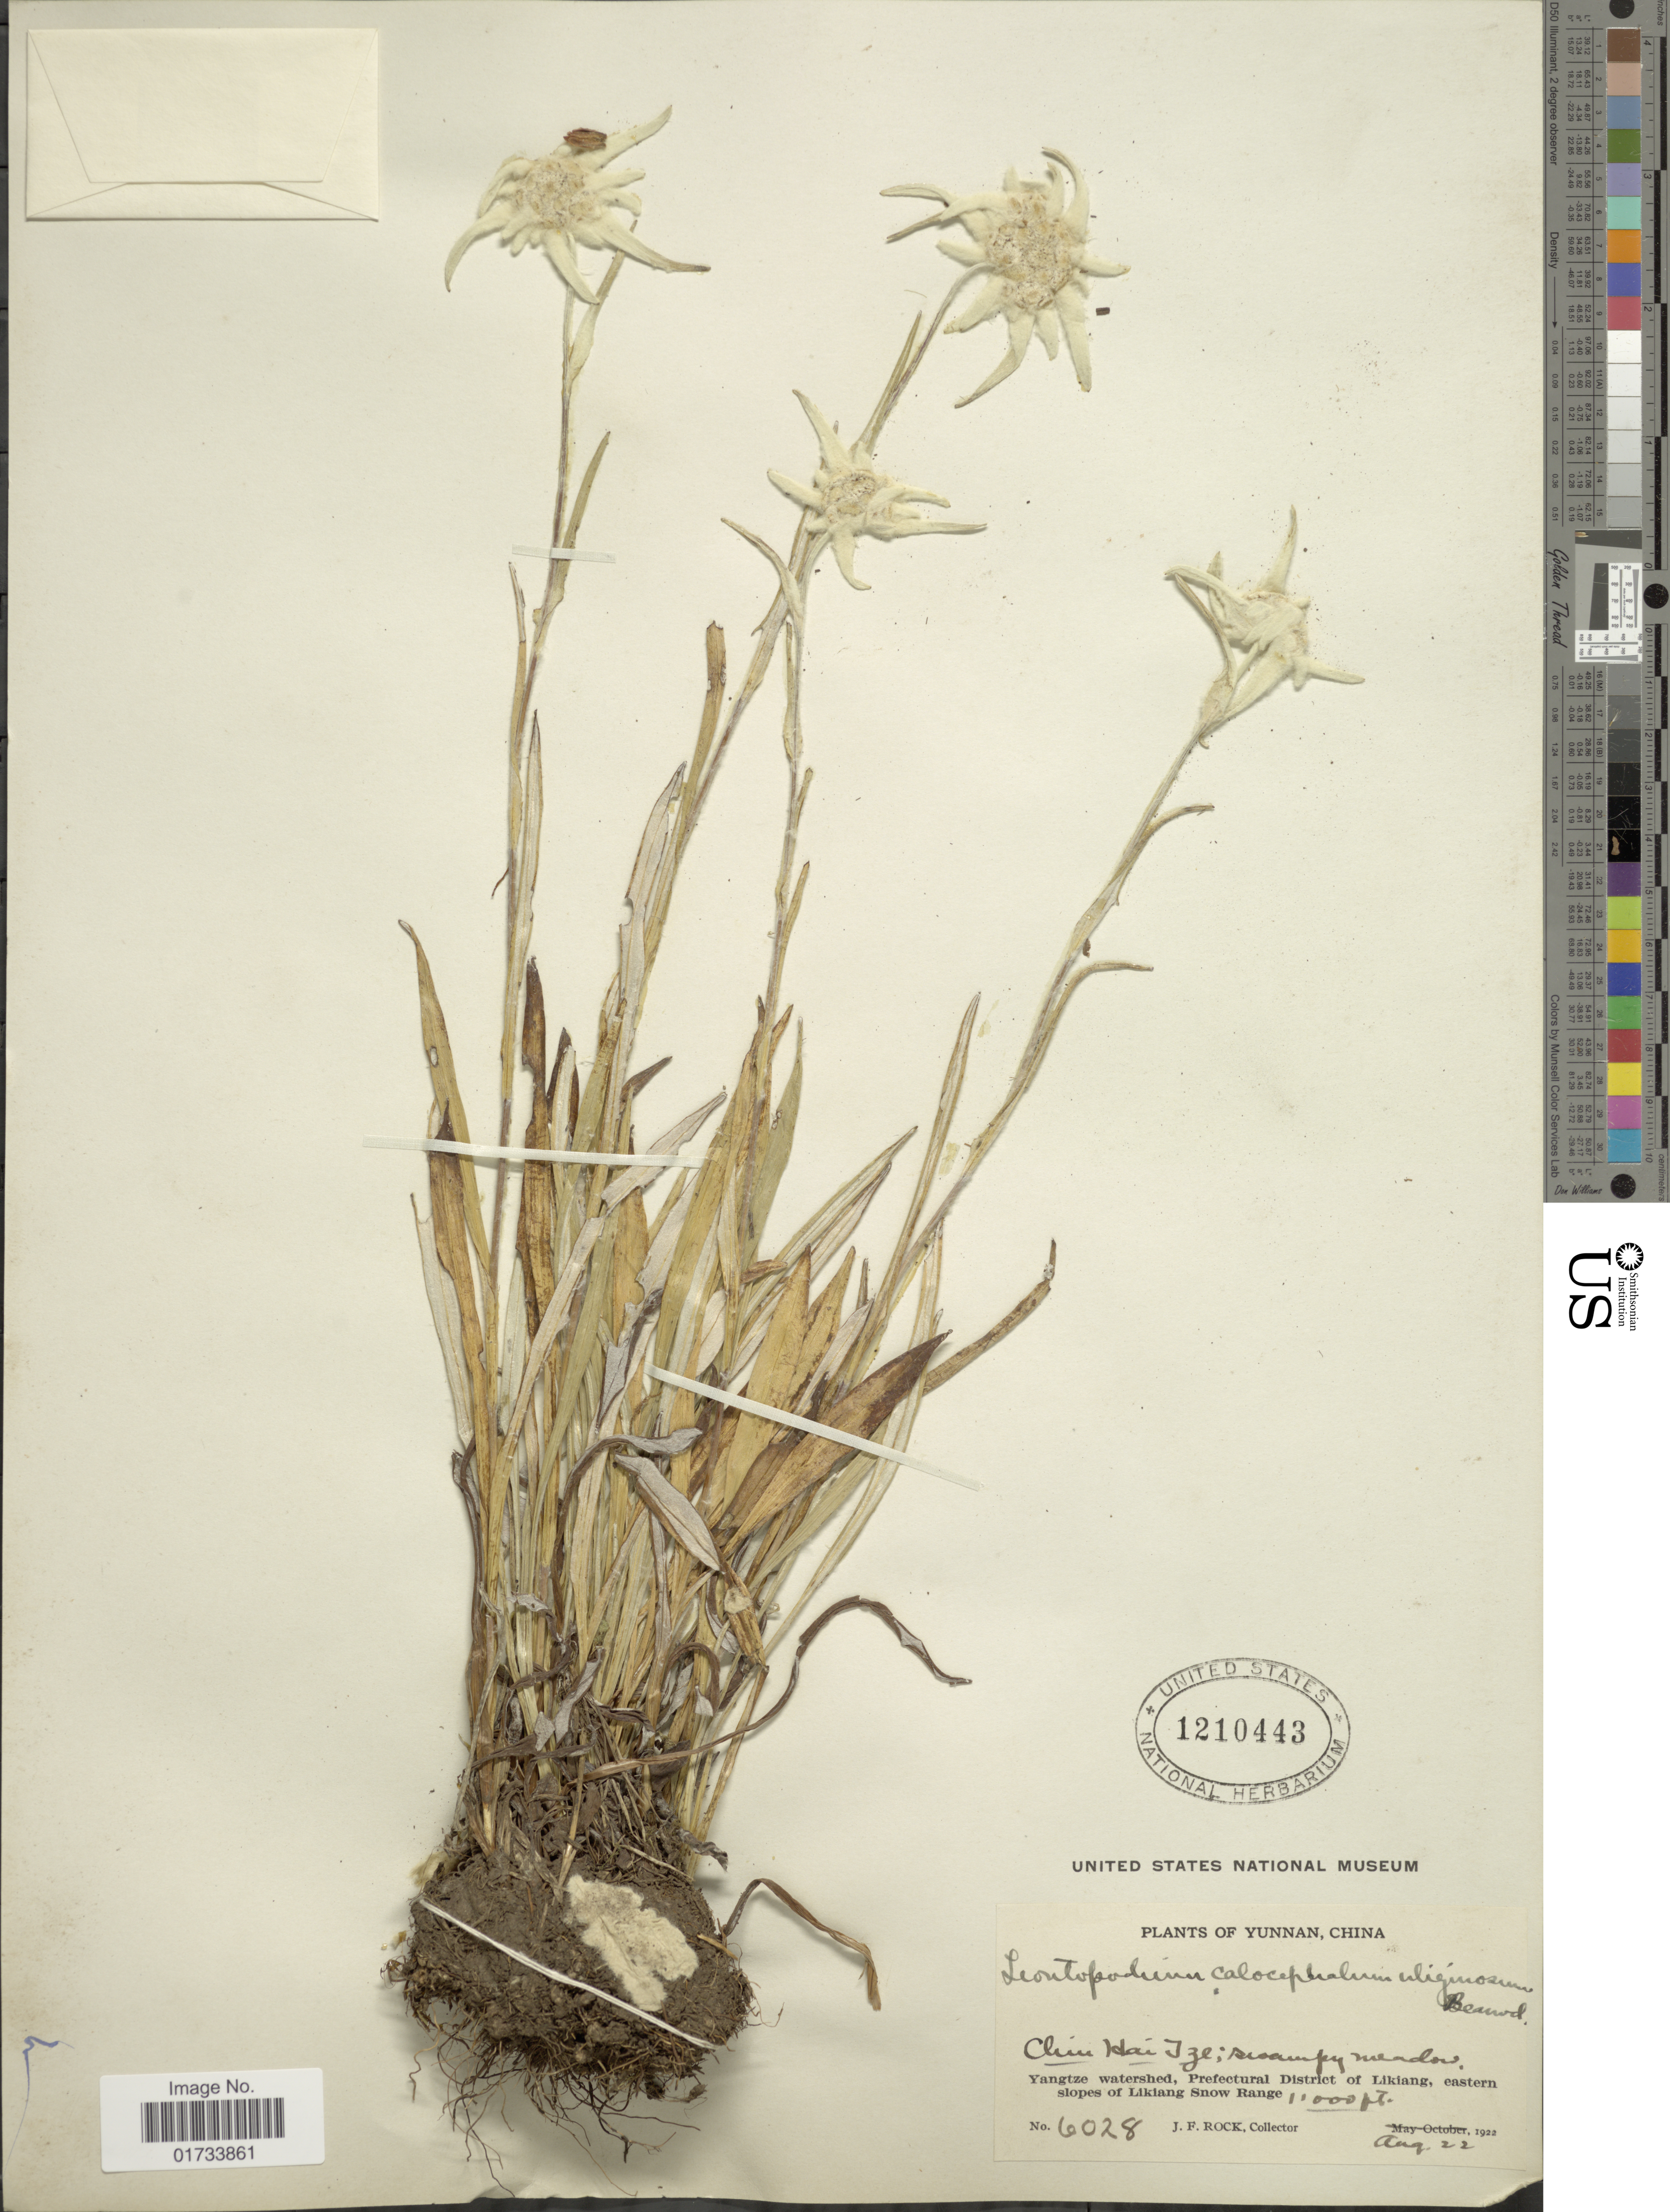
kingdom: Plantae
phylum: Tracheophyta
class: Magnoliopsida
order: Asterales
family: Asteraceae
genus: Leontopodium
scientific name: Leontopodium calocephalum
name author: (Franch.) Beauverd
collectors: J. Rock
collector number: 6028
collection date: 1922-08-22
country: China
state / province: Yunnan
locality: Chiu Hai Tze: swampy meadow, Yangtze watershed, Prefectural District of Likiang, eastern slopes of Likiang Snow Range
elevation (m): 3353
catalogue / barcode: US 1210443